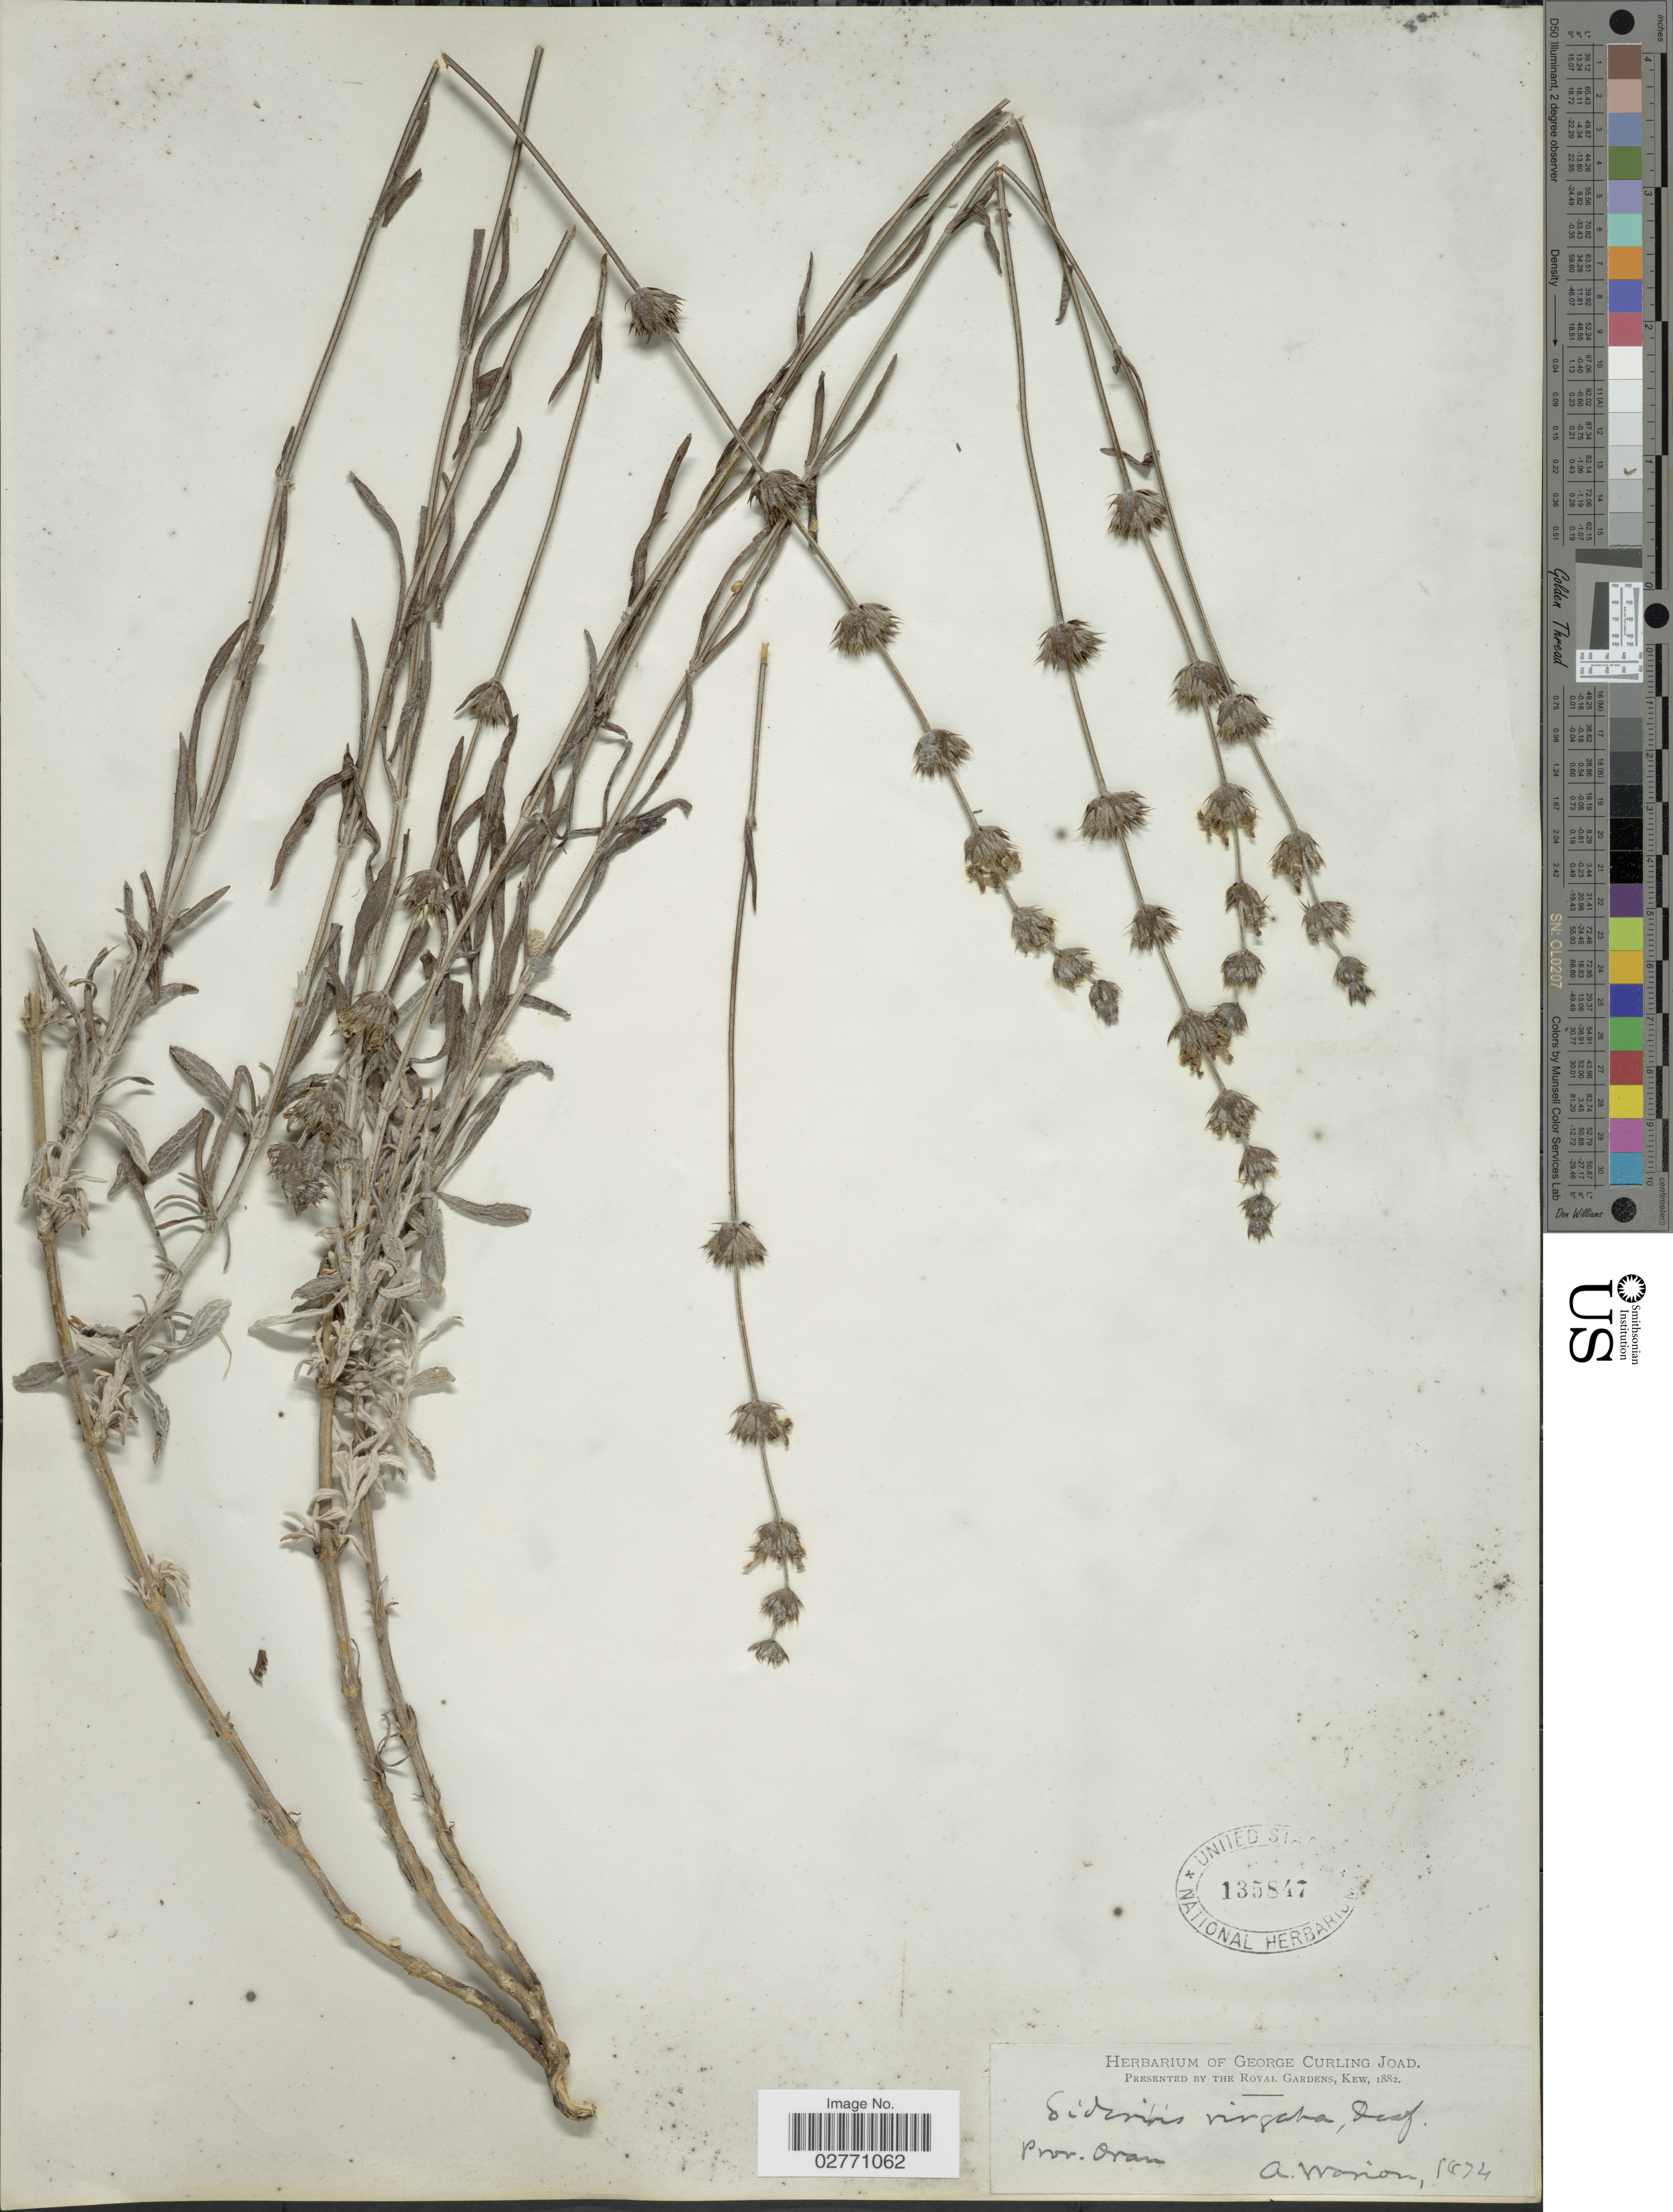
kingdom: Plantae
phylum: Tracheophyta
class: Magnoliopsida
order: Lamiales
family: Lamiaceae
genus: Sideritis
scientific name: Sideritis virgata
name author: Desf.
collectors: A. Warion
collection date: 1874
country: Algeria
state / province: Oran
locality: Prov. Oran.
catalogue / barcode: US 135847